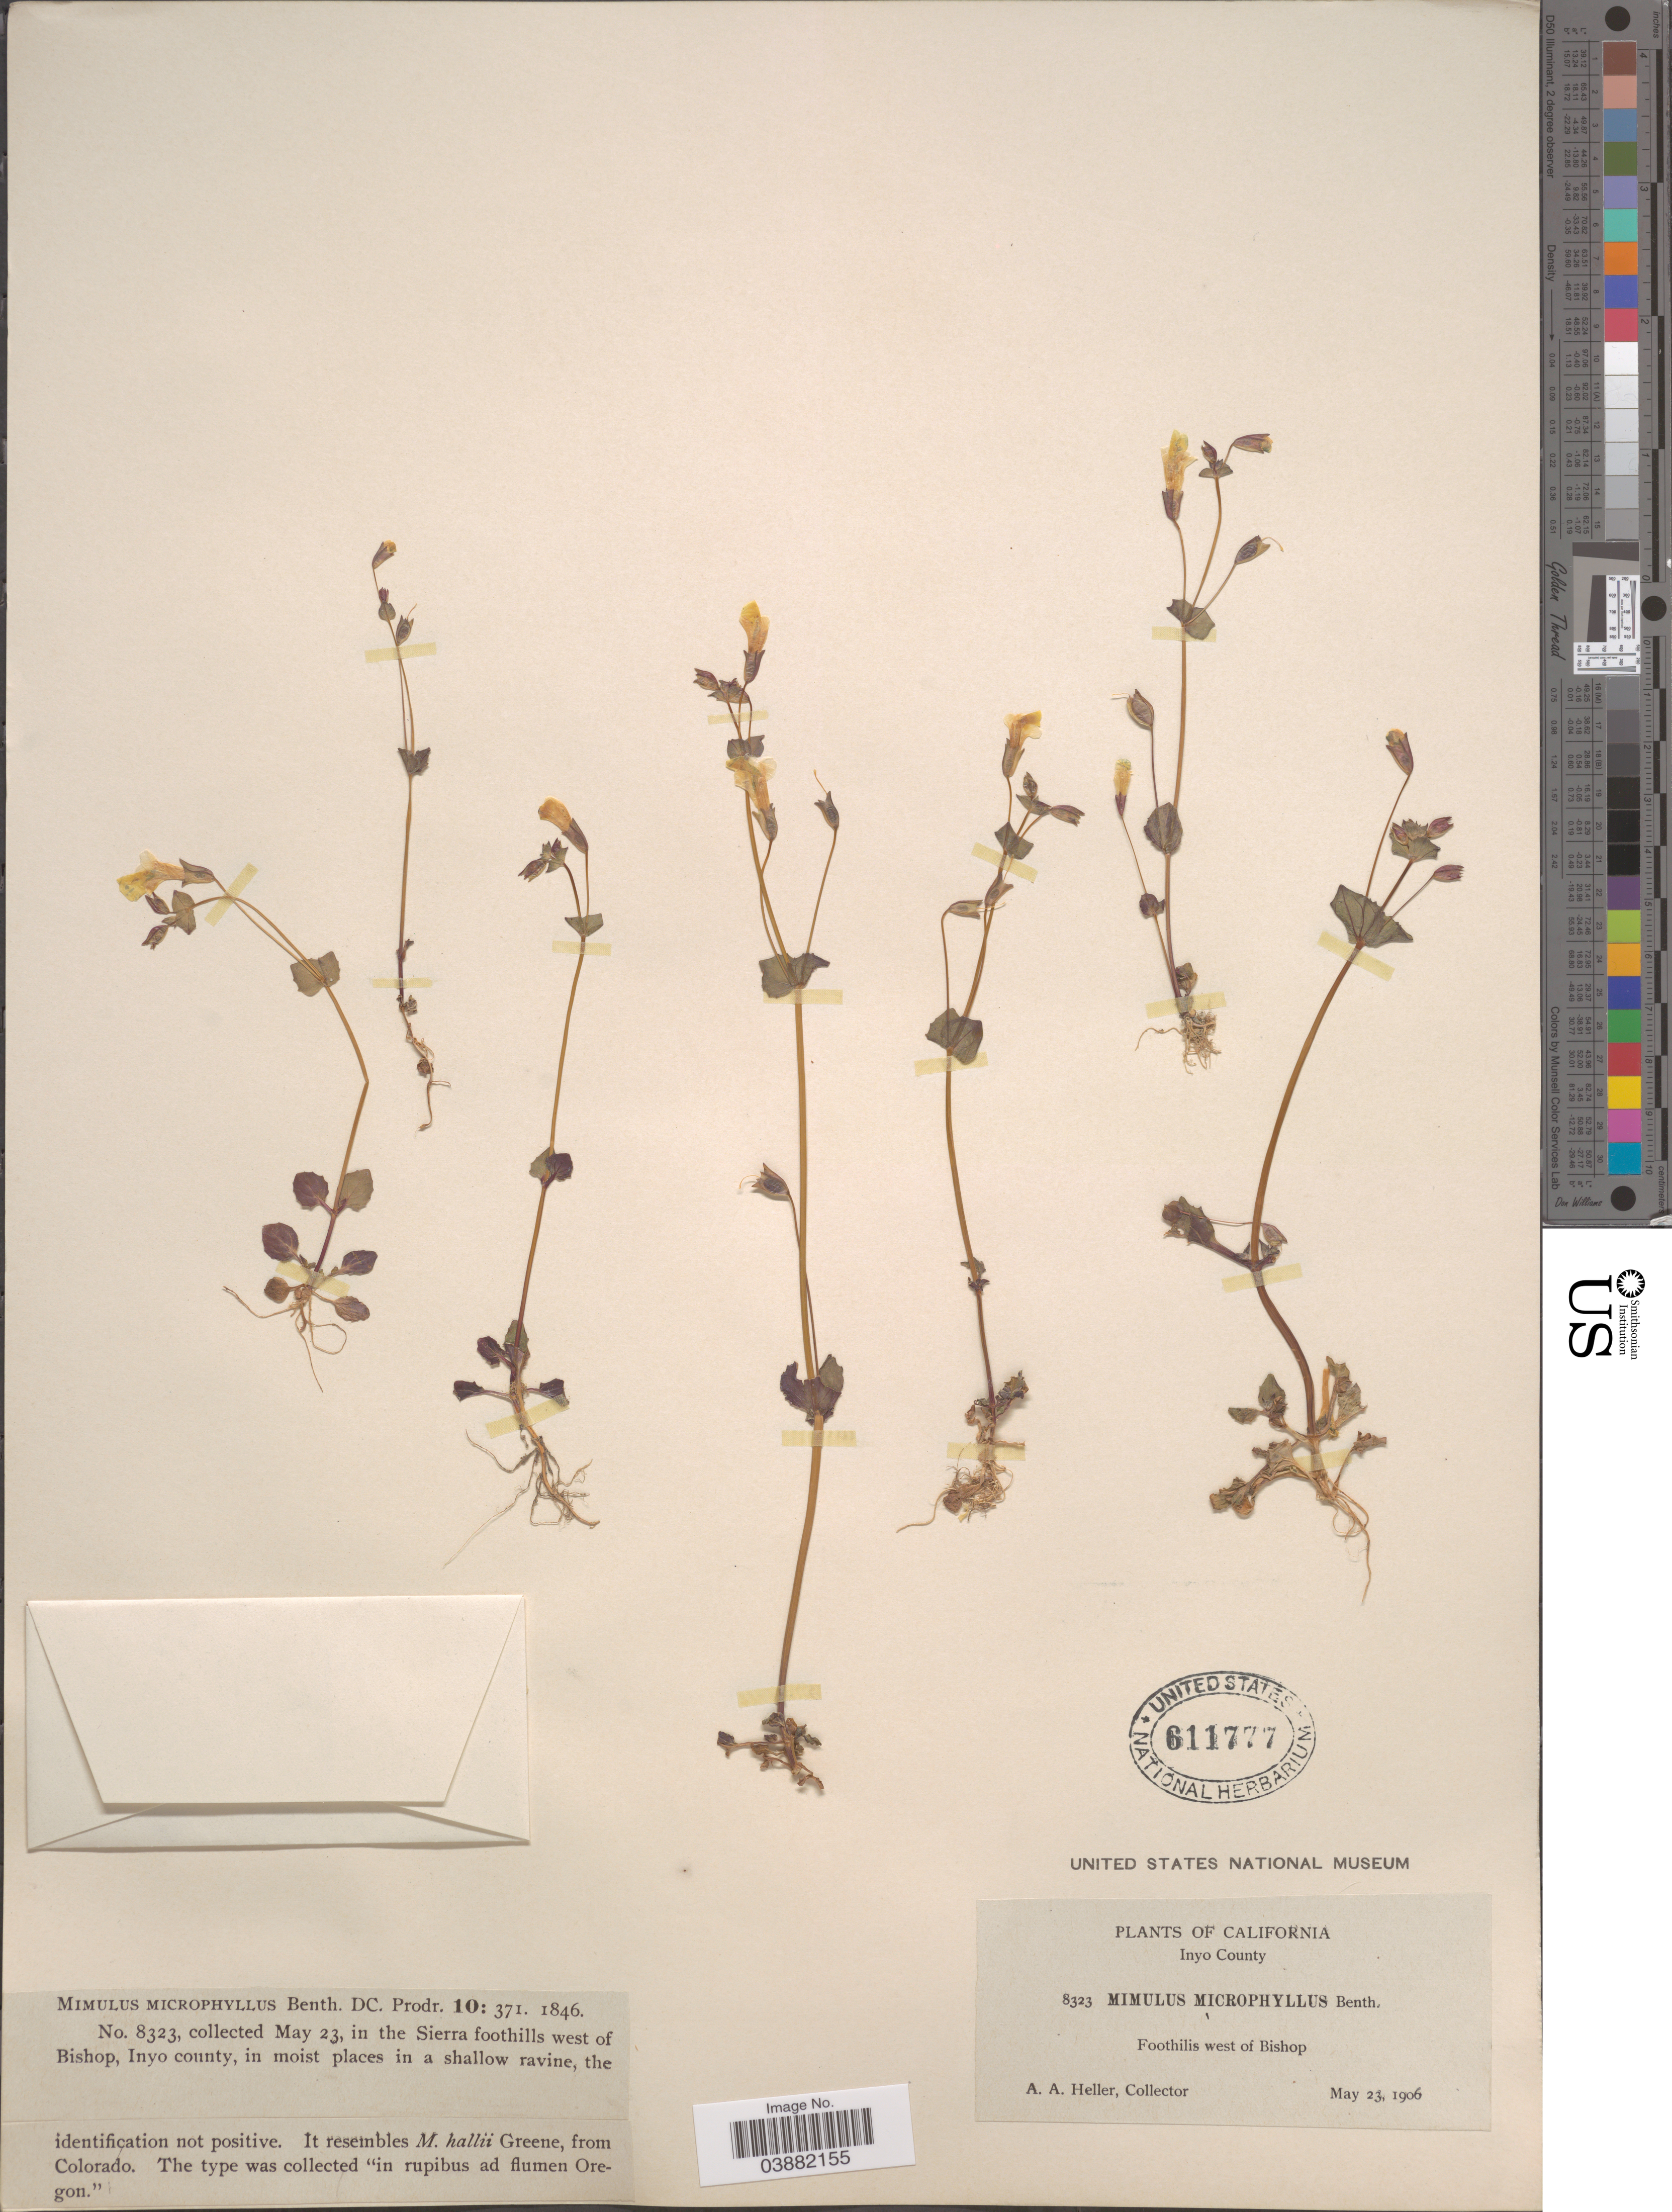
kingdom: Plantae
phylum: Tracheophyta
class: Magnoliopsida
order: Lamiales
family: Phrymaceae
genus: Mimulus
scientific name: Mimulus microphyllus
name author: Benth.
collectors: A. A. Heller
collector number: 8323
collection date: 1906-05-23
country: United States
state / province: California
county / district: Inyo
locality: In the Sierra foothills west of Bishop, Inyo county.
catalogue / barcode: US 611777